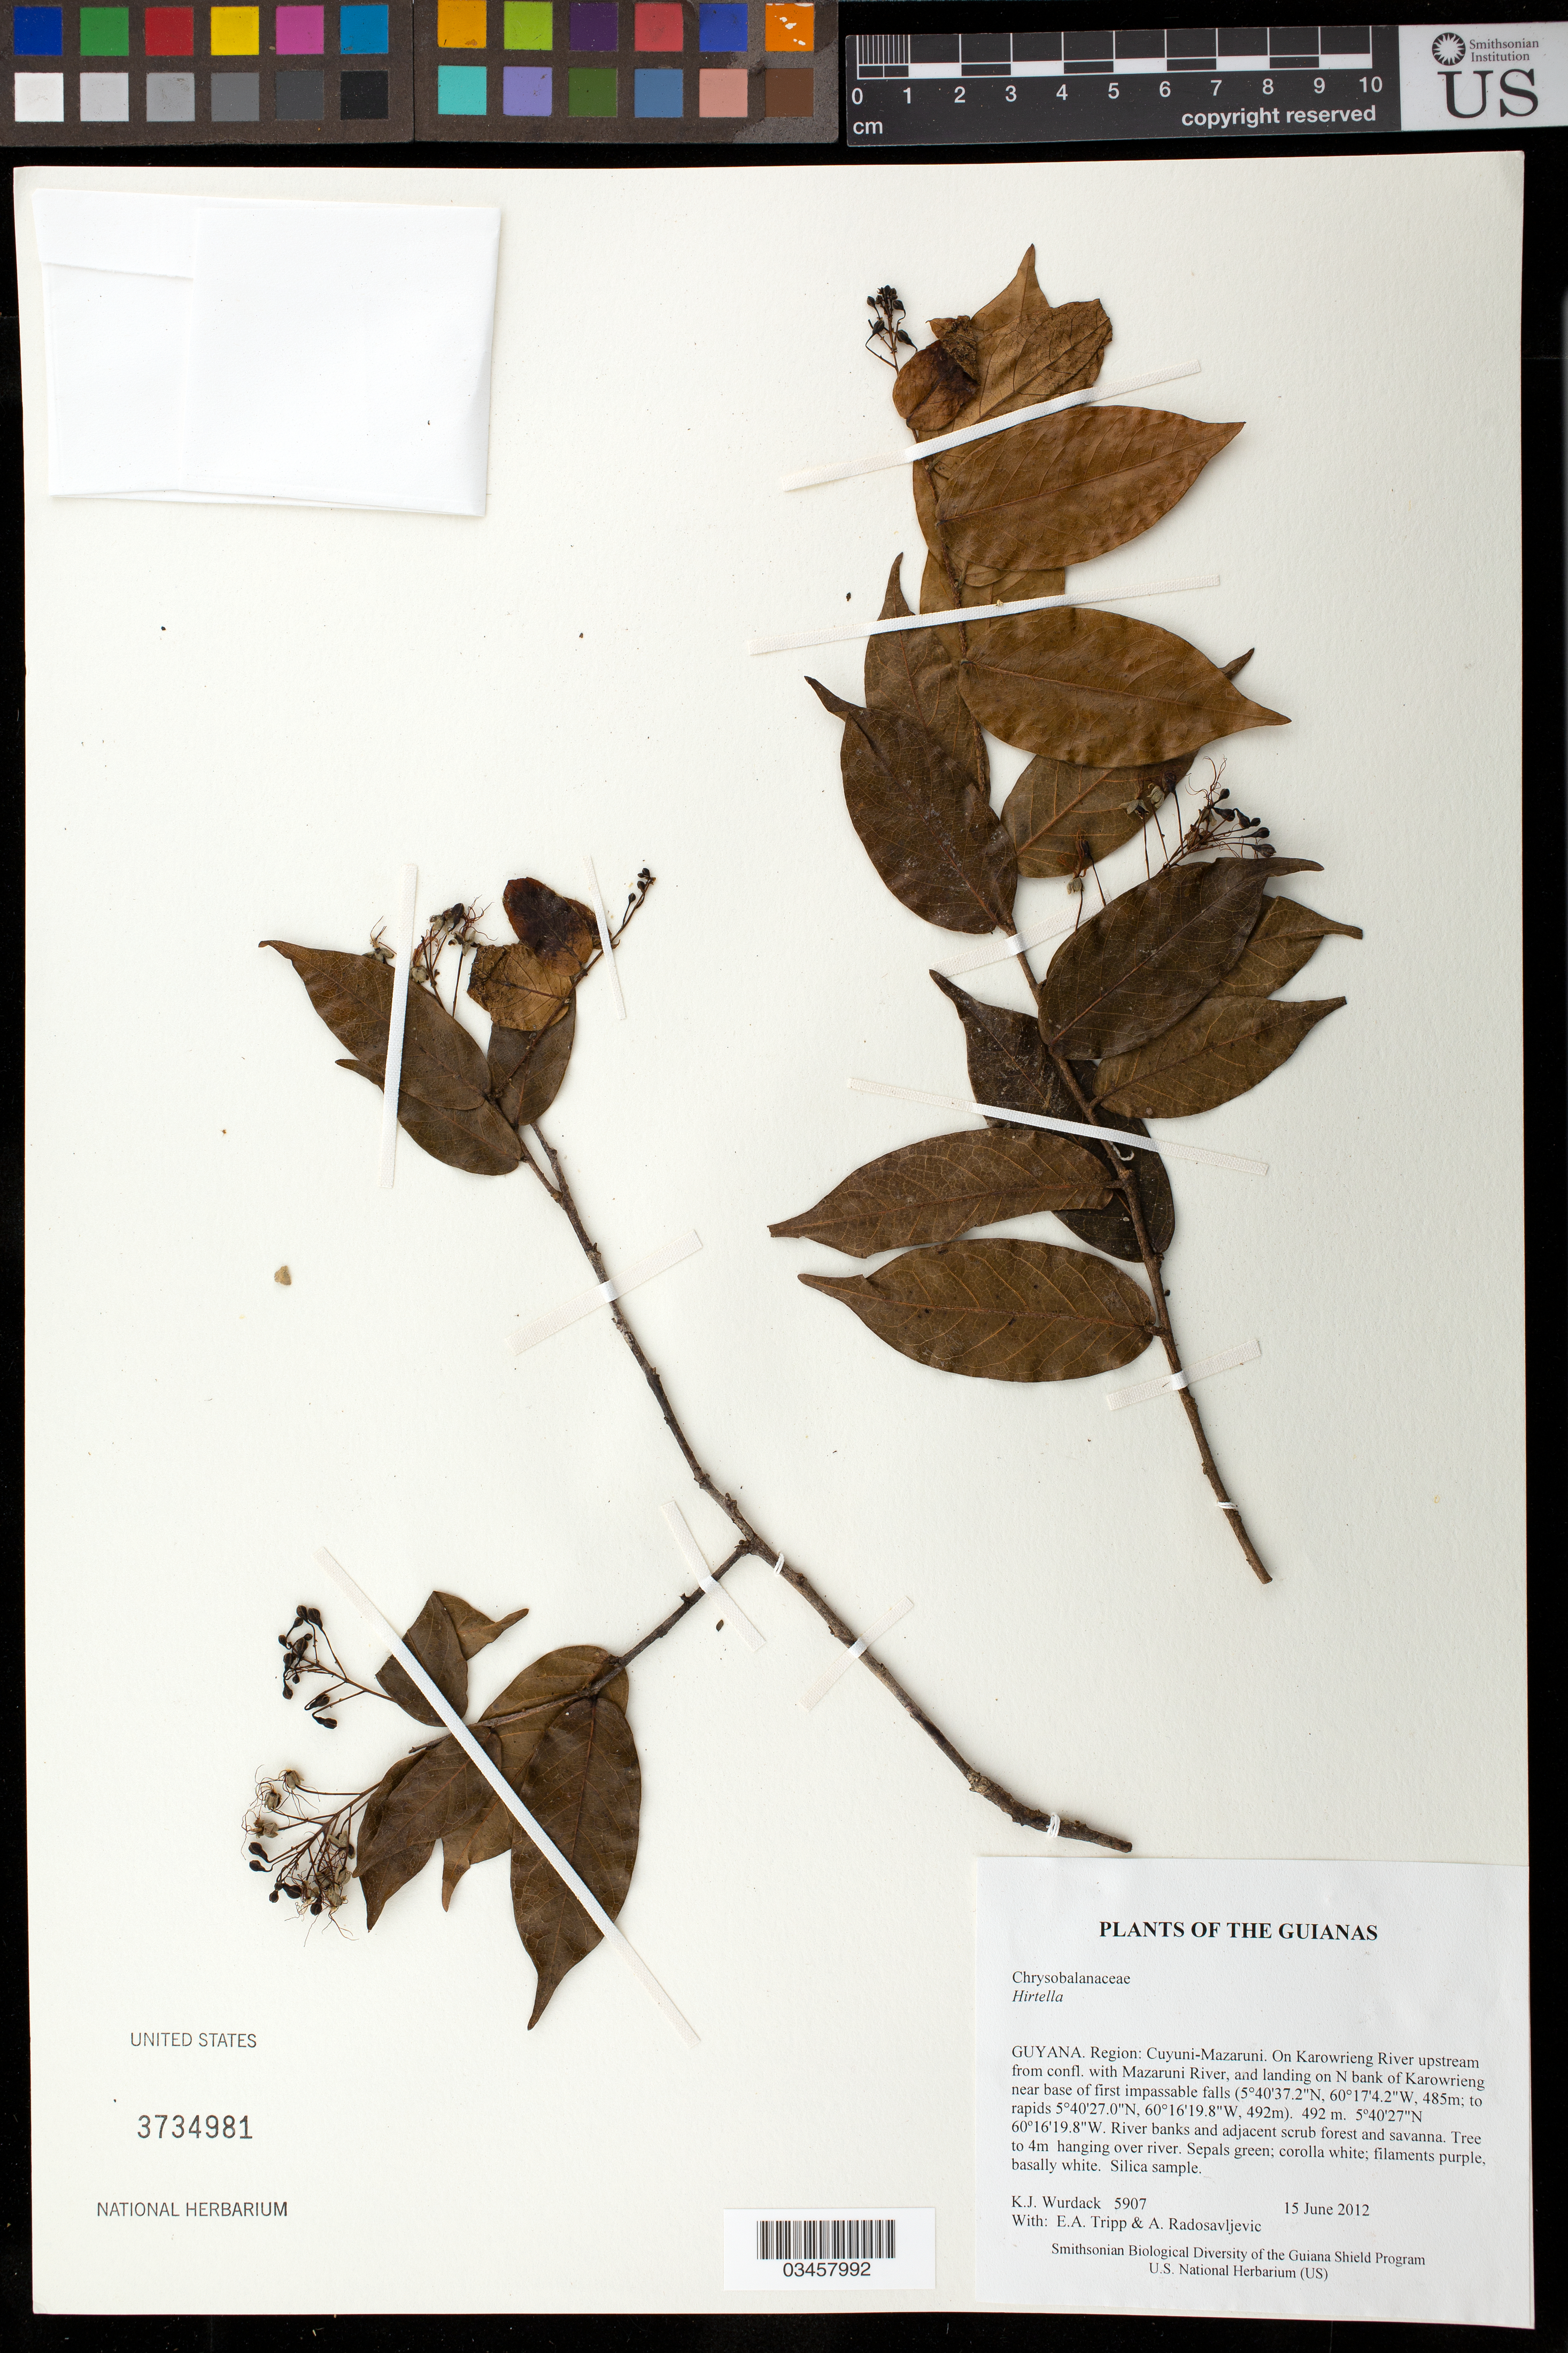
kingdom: Plantae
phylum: Tracheophyta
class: Magnoliopsida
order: Malpighiales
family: Chrysobalanaceae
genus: Hirtella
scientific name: Hirtella sp.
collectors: K. Wurdack, E. Tripp & A. Radosavljevic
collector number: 5907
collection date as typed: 15 June 2012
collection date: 2012-06-15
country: Guyana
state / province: Cuyuni-Mazaruni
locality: On Karowrieng River upstream from confl. with Mazaruni River, and landing on N bank of Karowrieng near base of first impassable falls (5°40'37.2"N, 60°17'4.2"W, 485m; to rapids 5°40'27.0"N, 60°16'19.8"W, 492m)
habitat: River banks and adjacent scrub forest and savanna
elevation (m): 492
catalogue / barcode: US 3734981